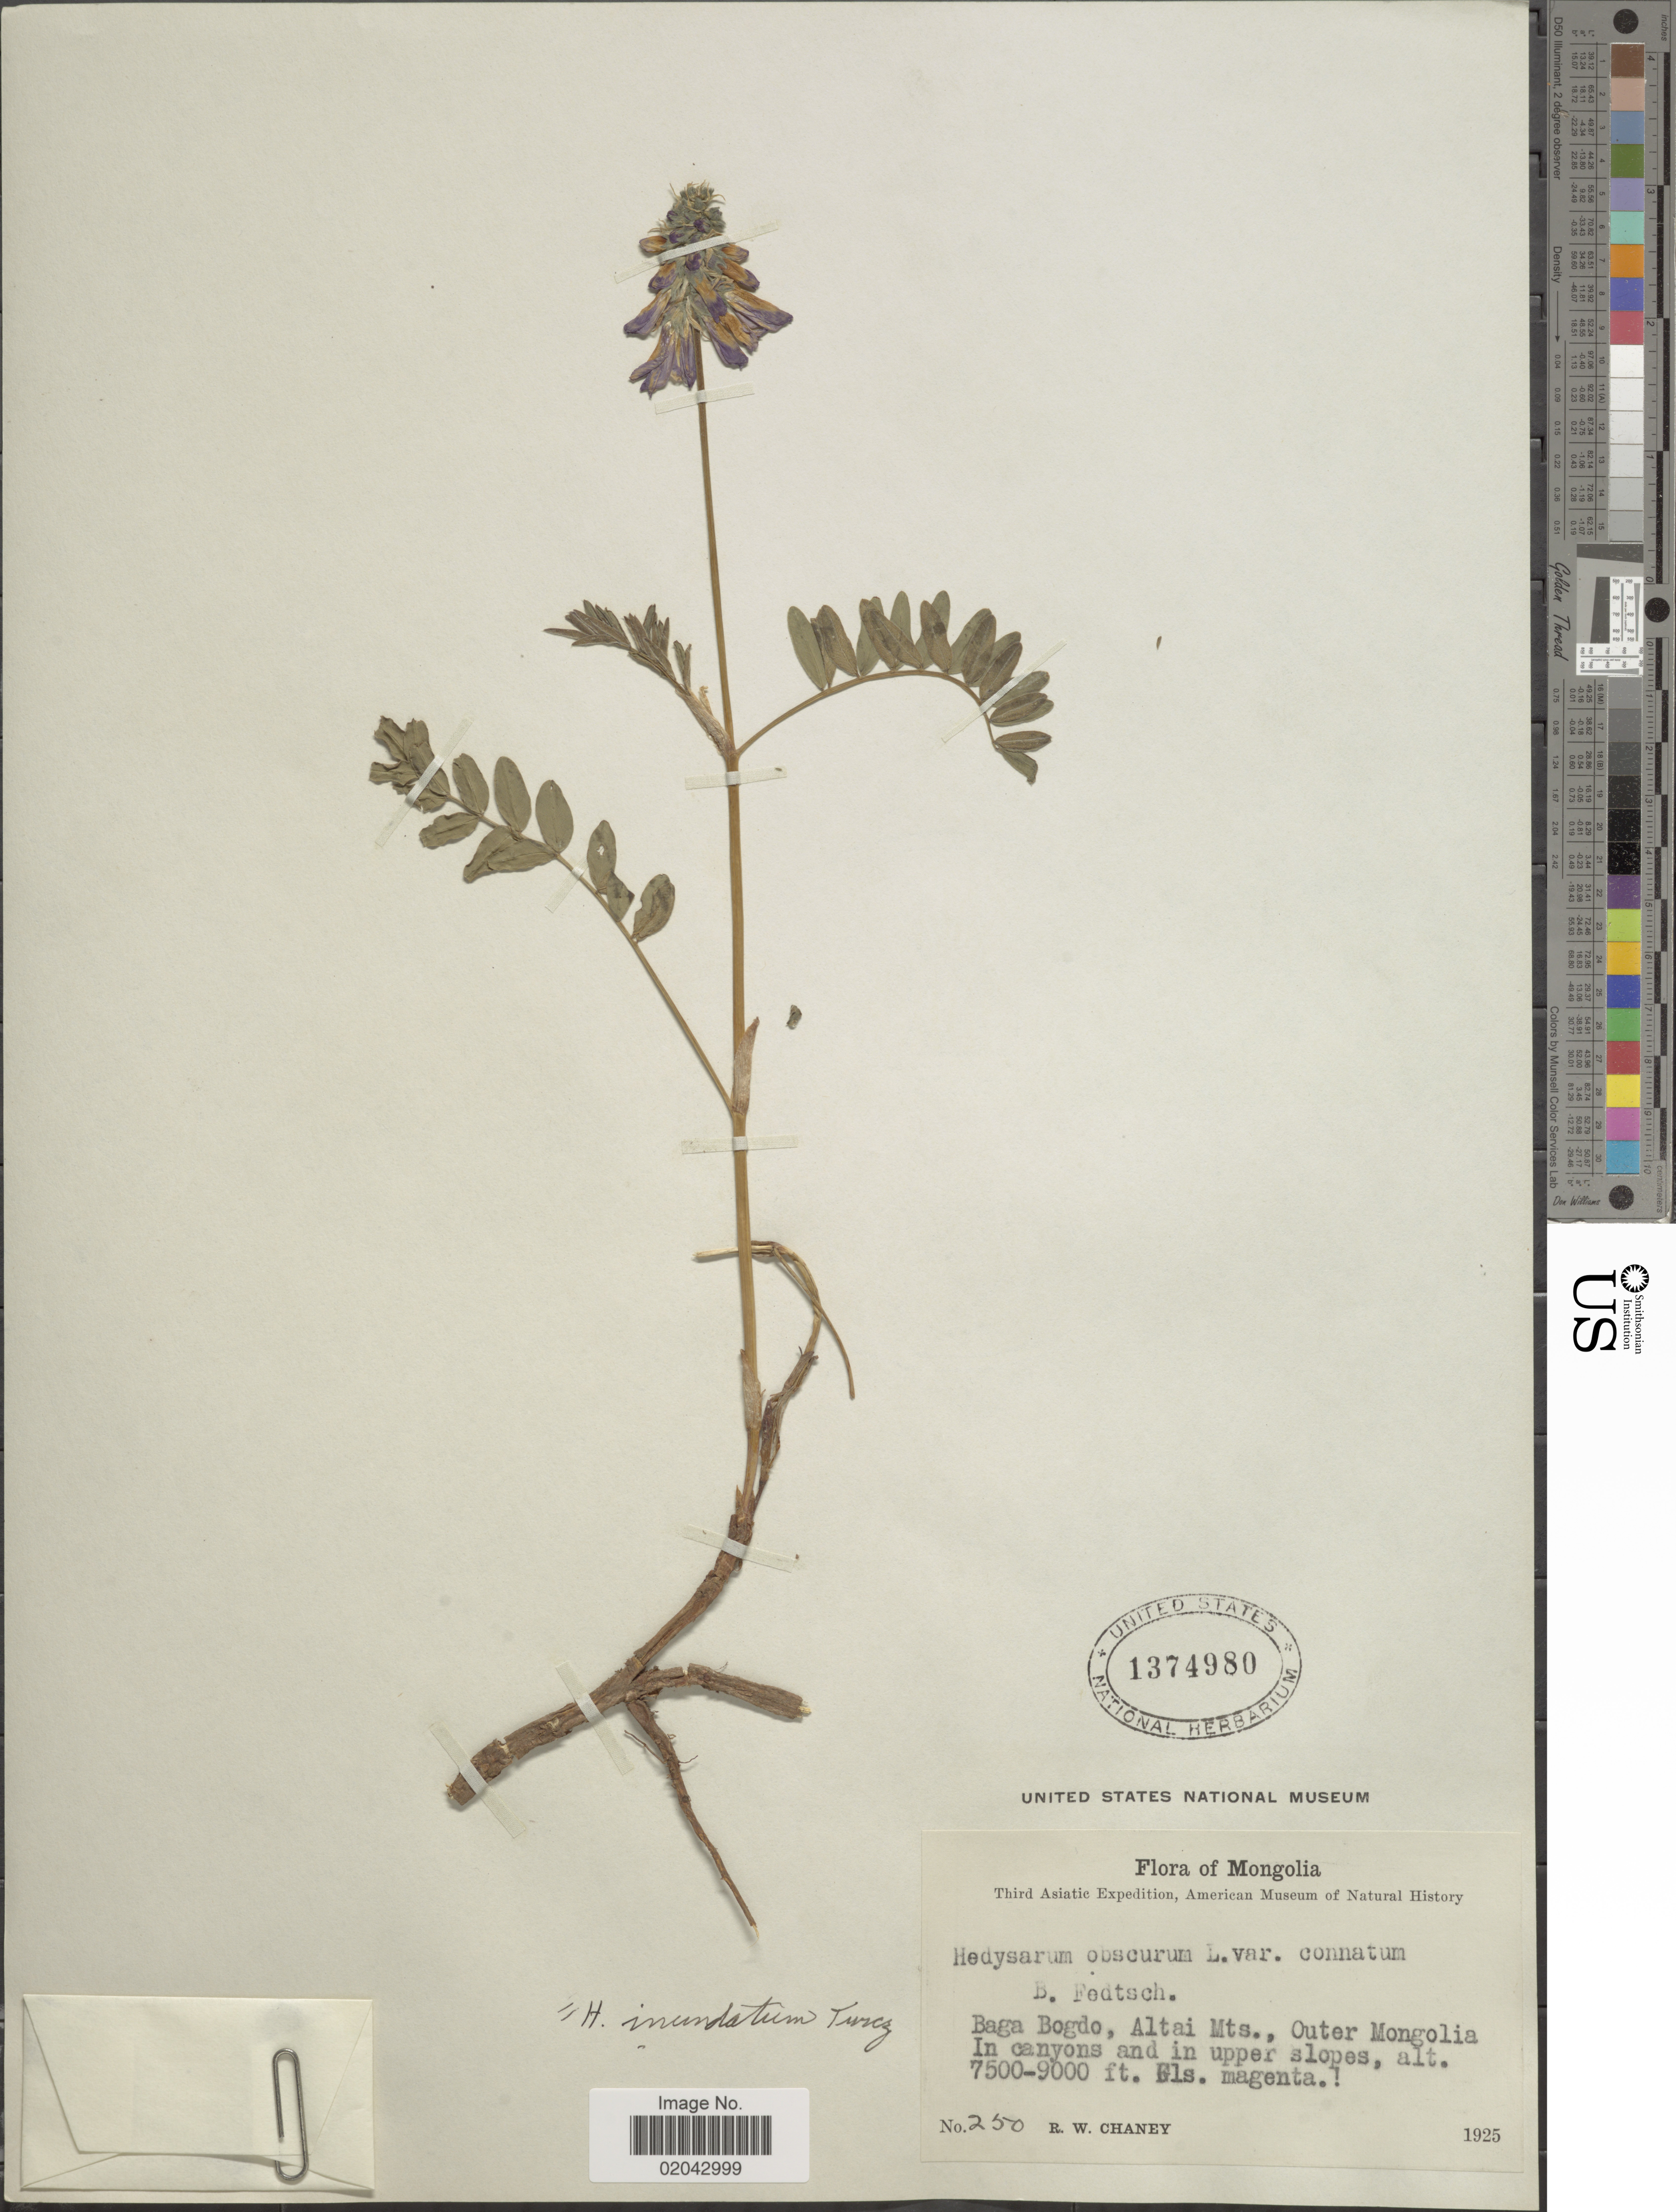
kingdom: Plantae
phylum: Tracheophyta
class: Magnoliopsida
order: Fabales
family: Fabaceae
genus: Hedysarum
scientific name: Hedysarum inundatum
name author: DC.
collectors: R. Chaney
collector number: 250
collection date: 1925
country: Mongolia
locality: Baga Bogdo, Altai Mts., Outer Mongolia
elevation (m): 2286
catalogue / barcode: US 1374980